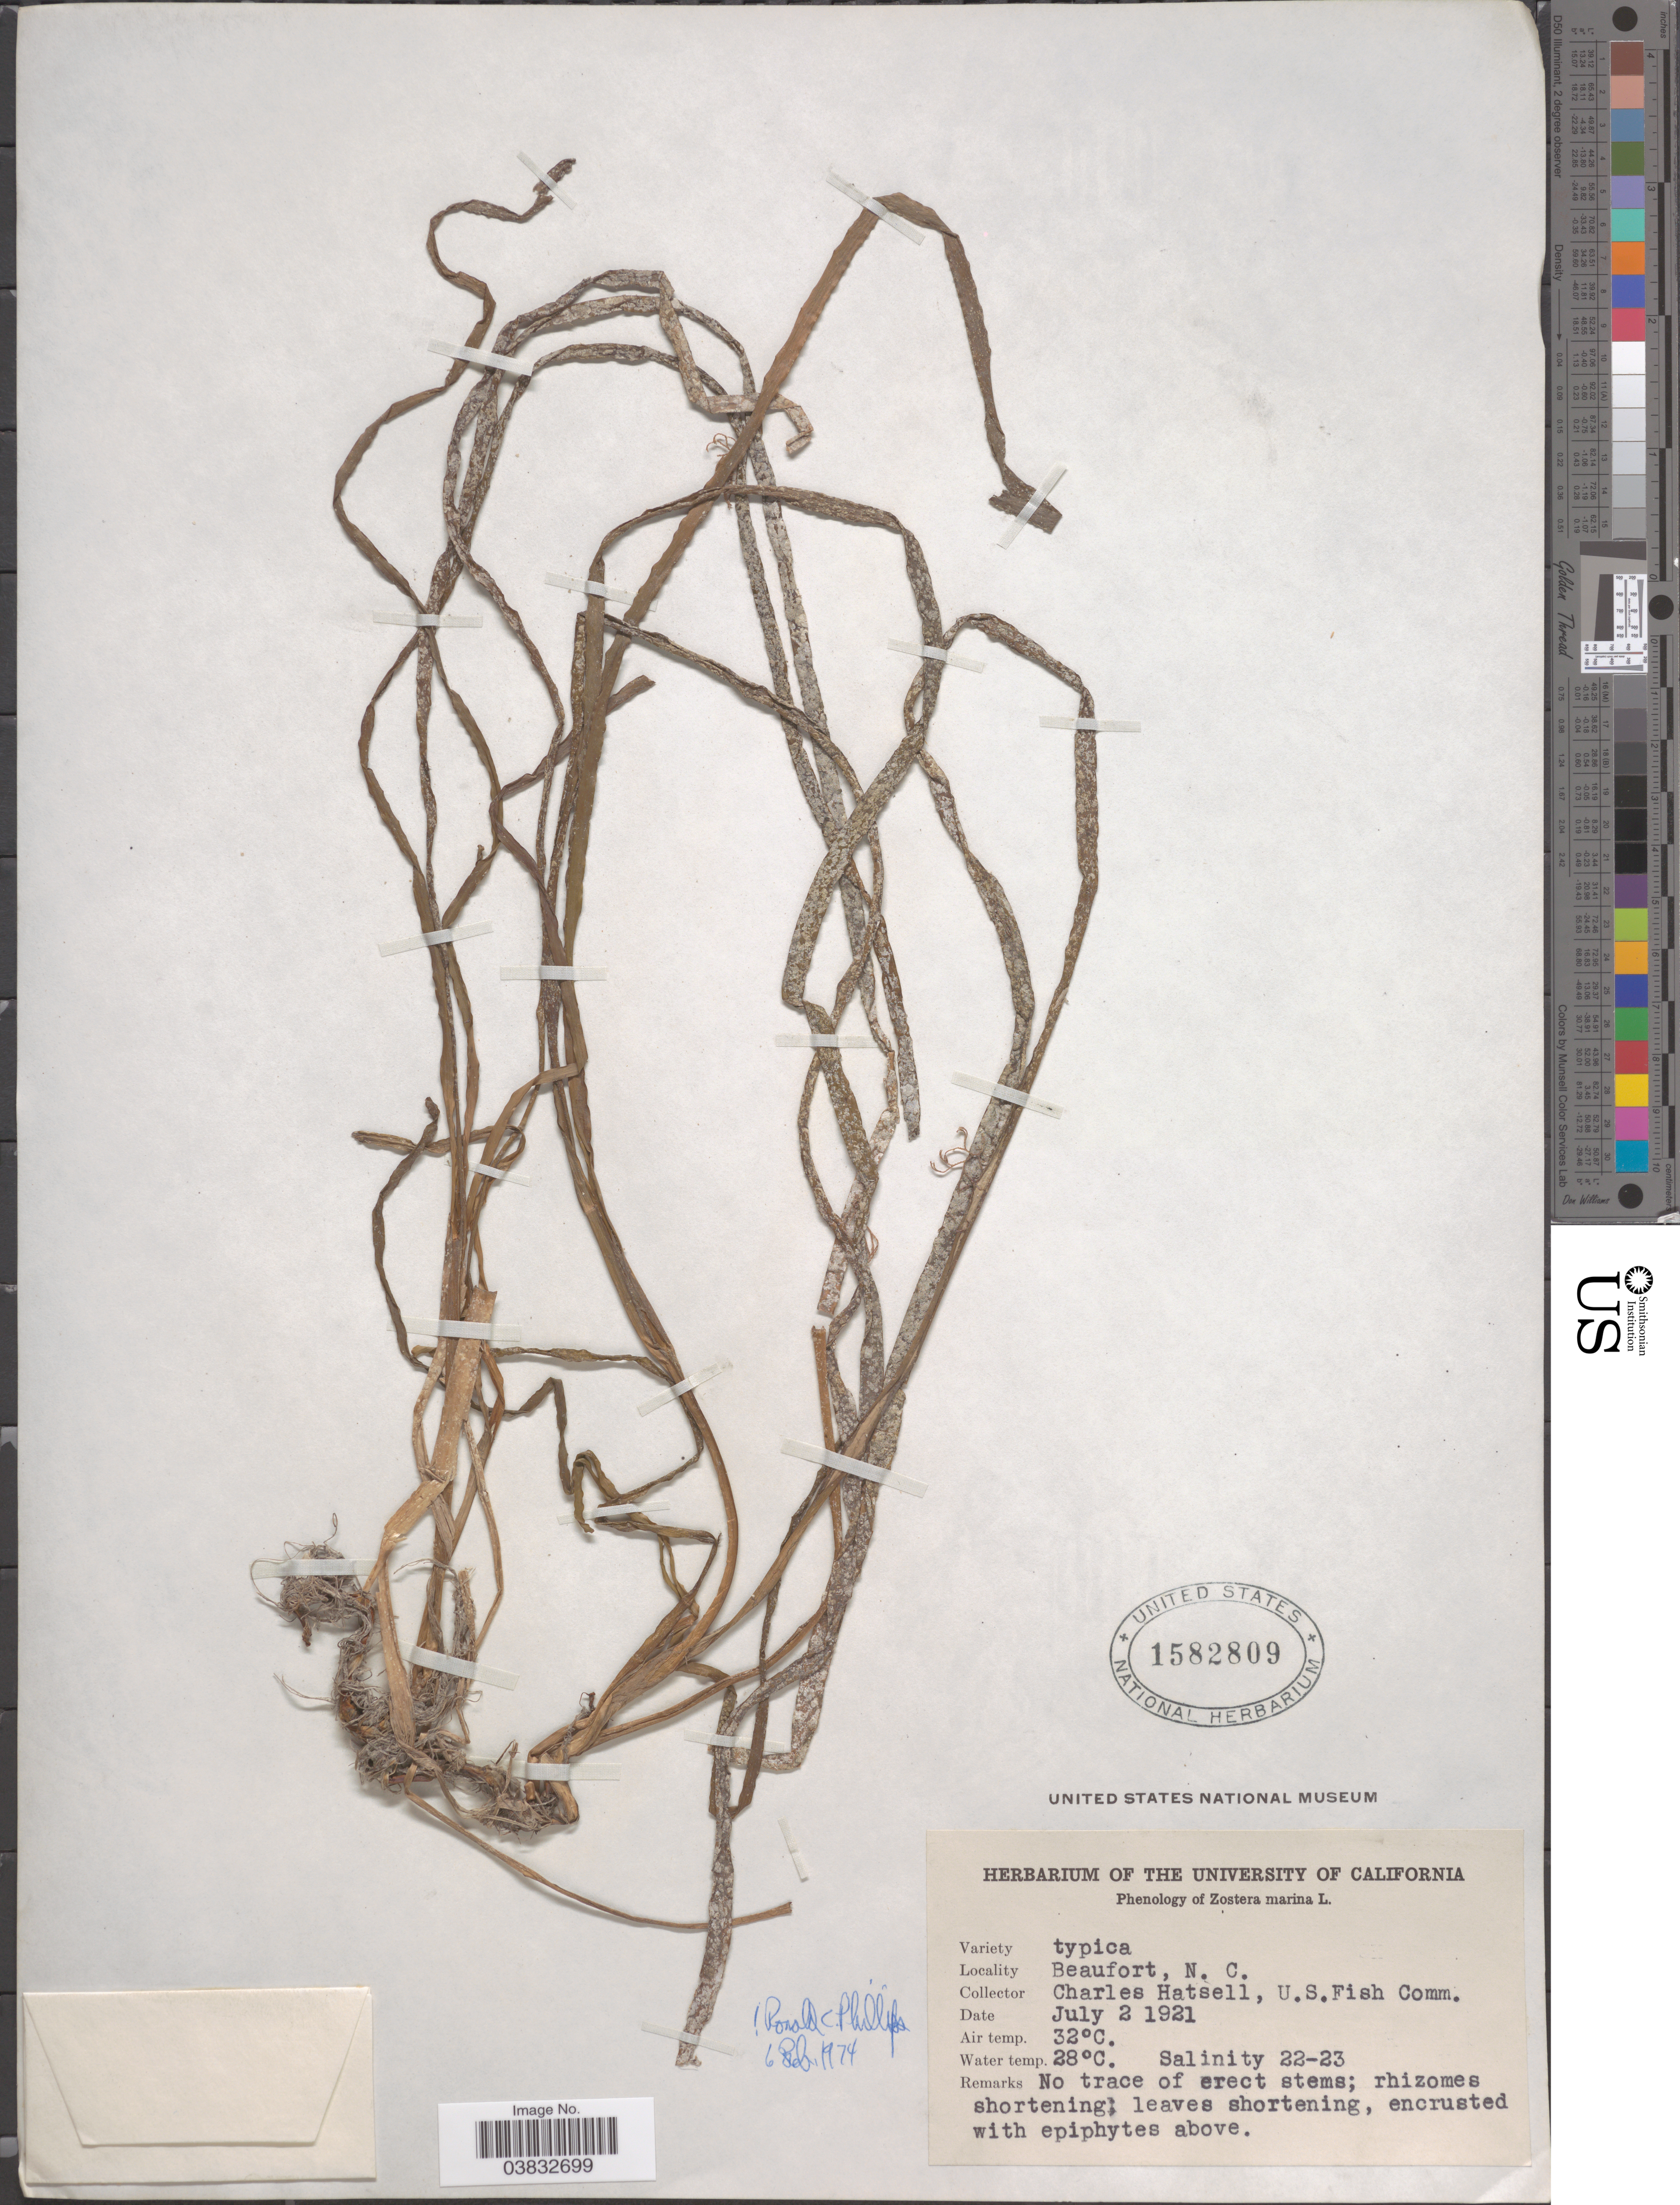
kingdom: Plantae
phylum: Tracheophyta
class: Liliopsida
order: Alismatales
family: Zosteraceae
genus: Zostera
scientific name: Zostera marina var. marina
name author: L.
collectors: C. Hatsell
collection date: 1921-07-02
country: United States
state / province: North Carolina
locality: Beaufort.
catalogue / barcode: US 1582809